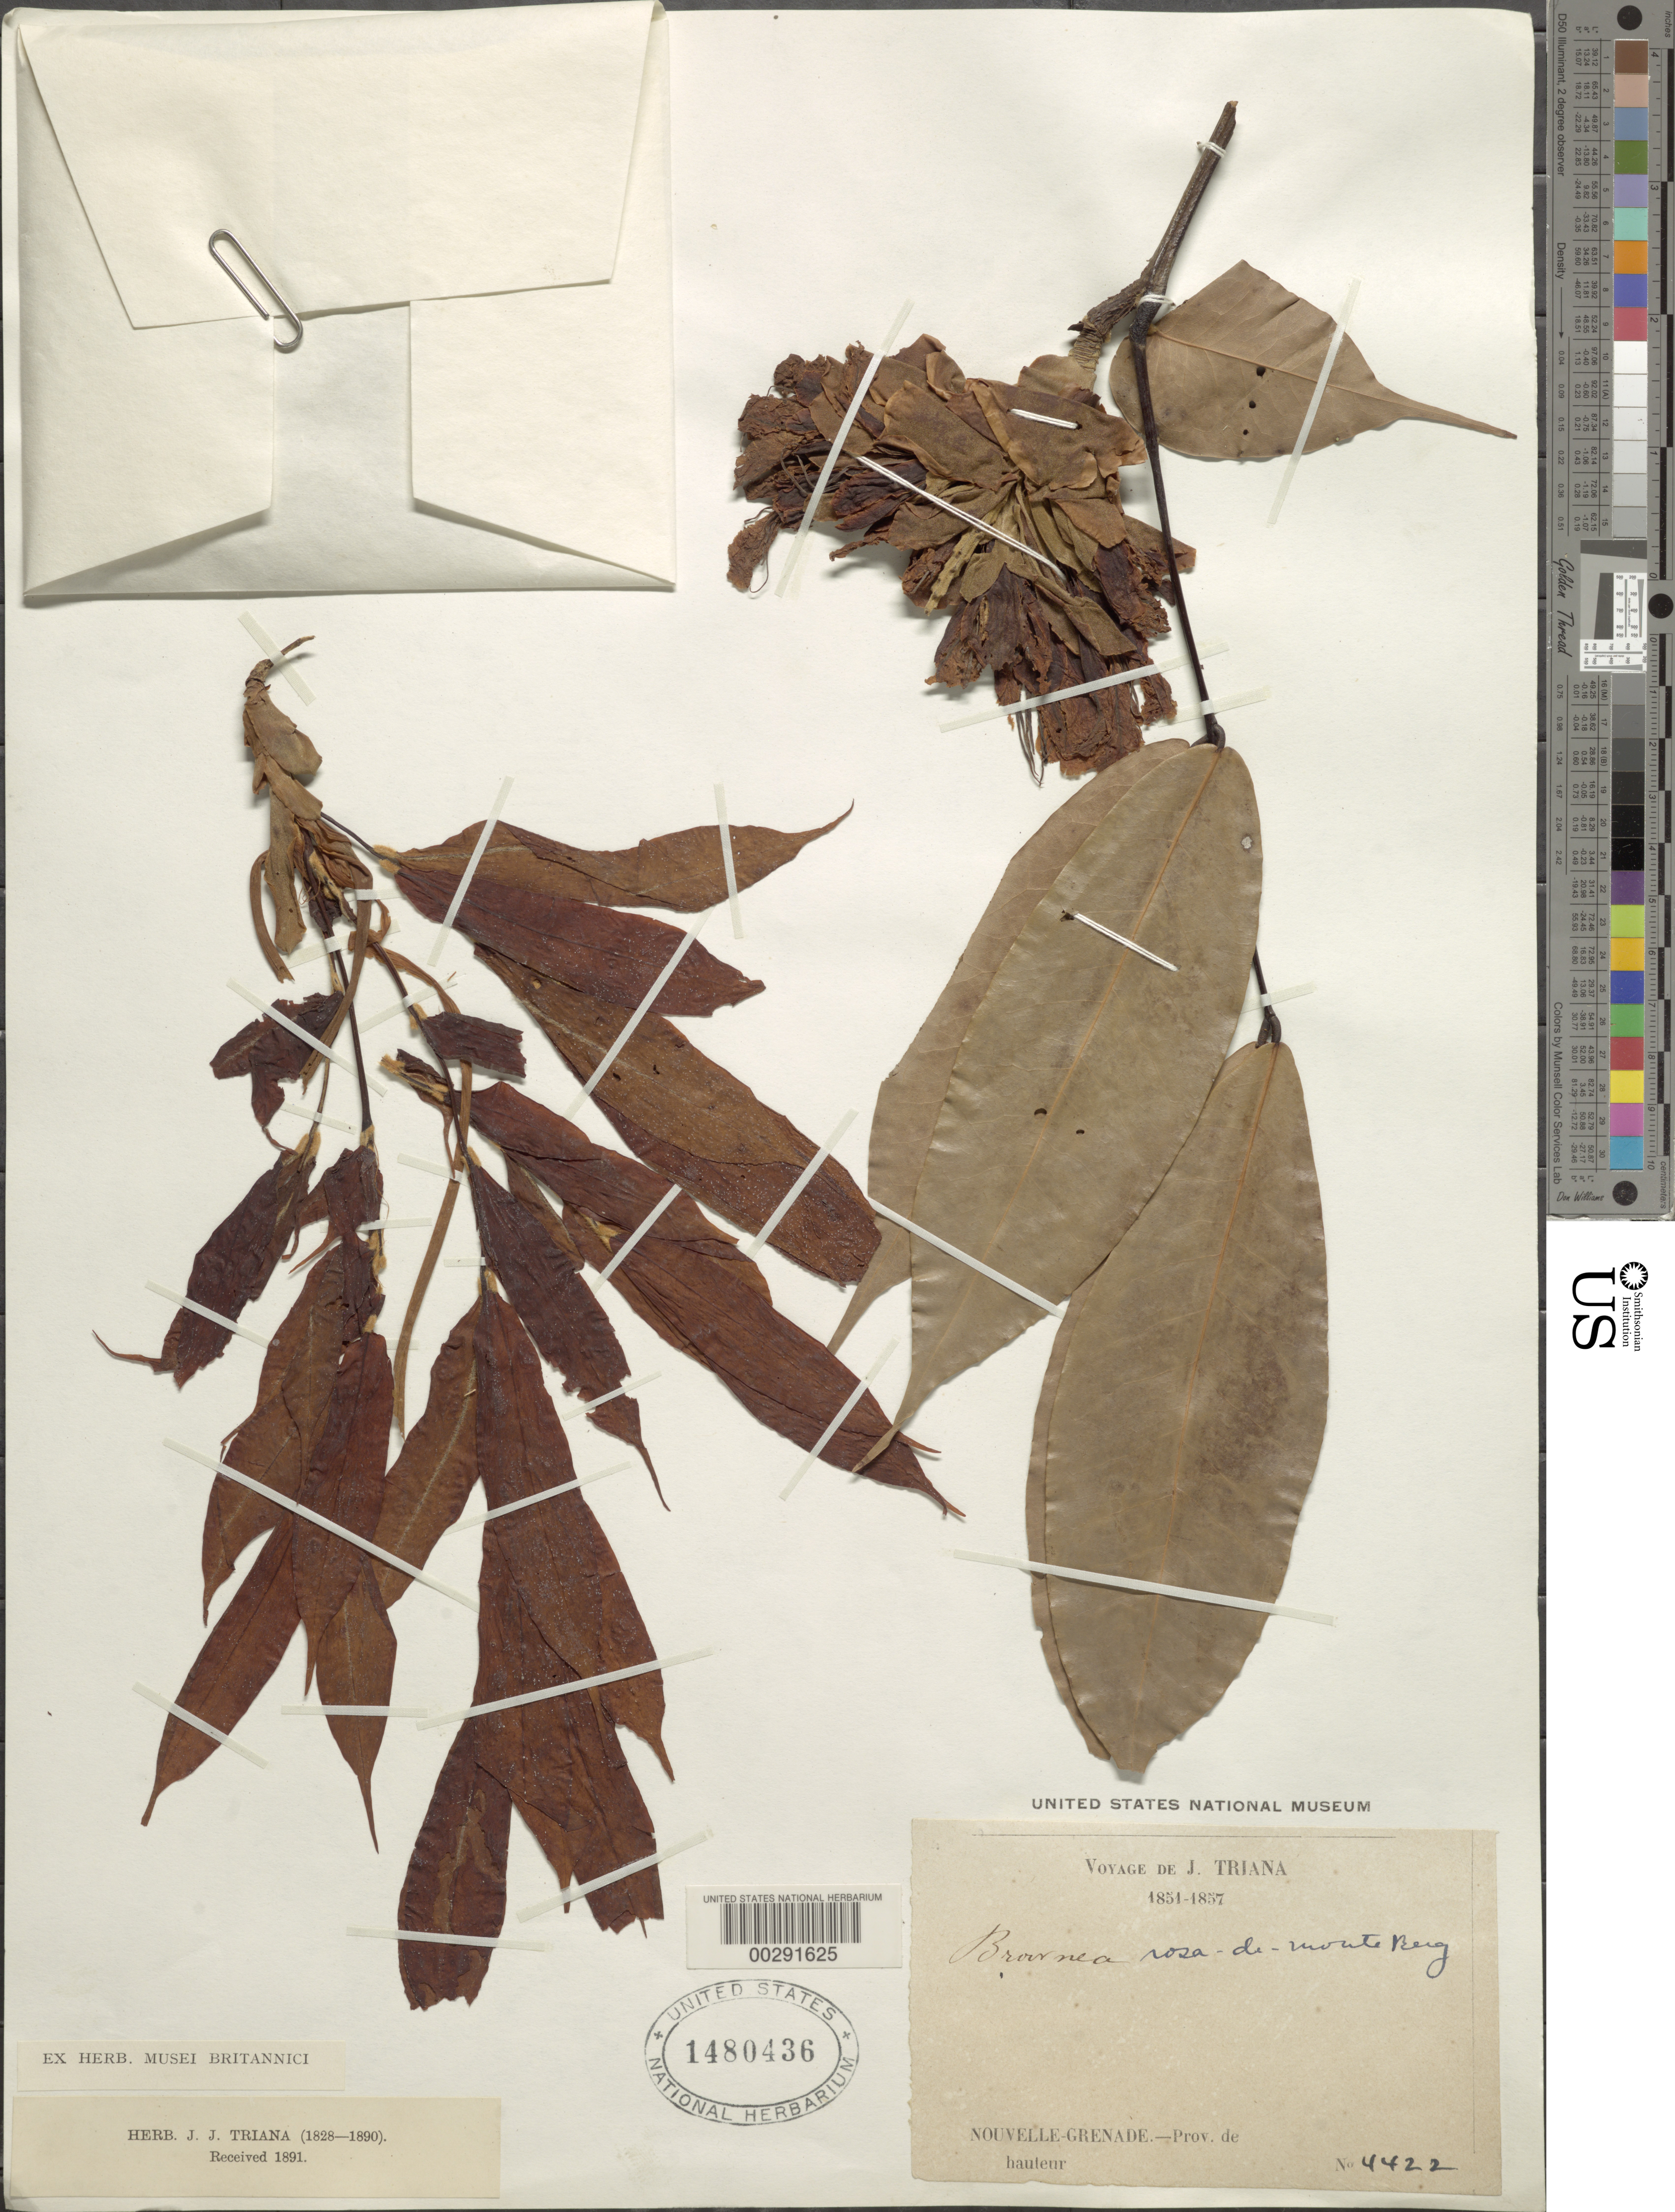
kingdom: Plantae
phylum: Tracheophyta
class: Magnoliopsida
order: Fabales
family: Fabaceae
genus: Brownea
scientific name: Brownea rosa-de-monte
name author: P.J. Bergius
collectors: J. J. Triana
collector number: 4422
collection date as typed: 1851 to -- -- 1857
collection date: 1851/1857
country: Colombia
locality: Prov. de Hauteur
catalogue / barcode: US 1480436